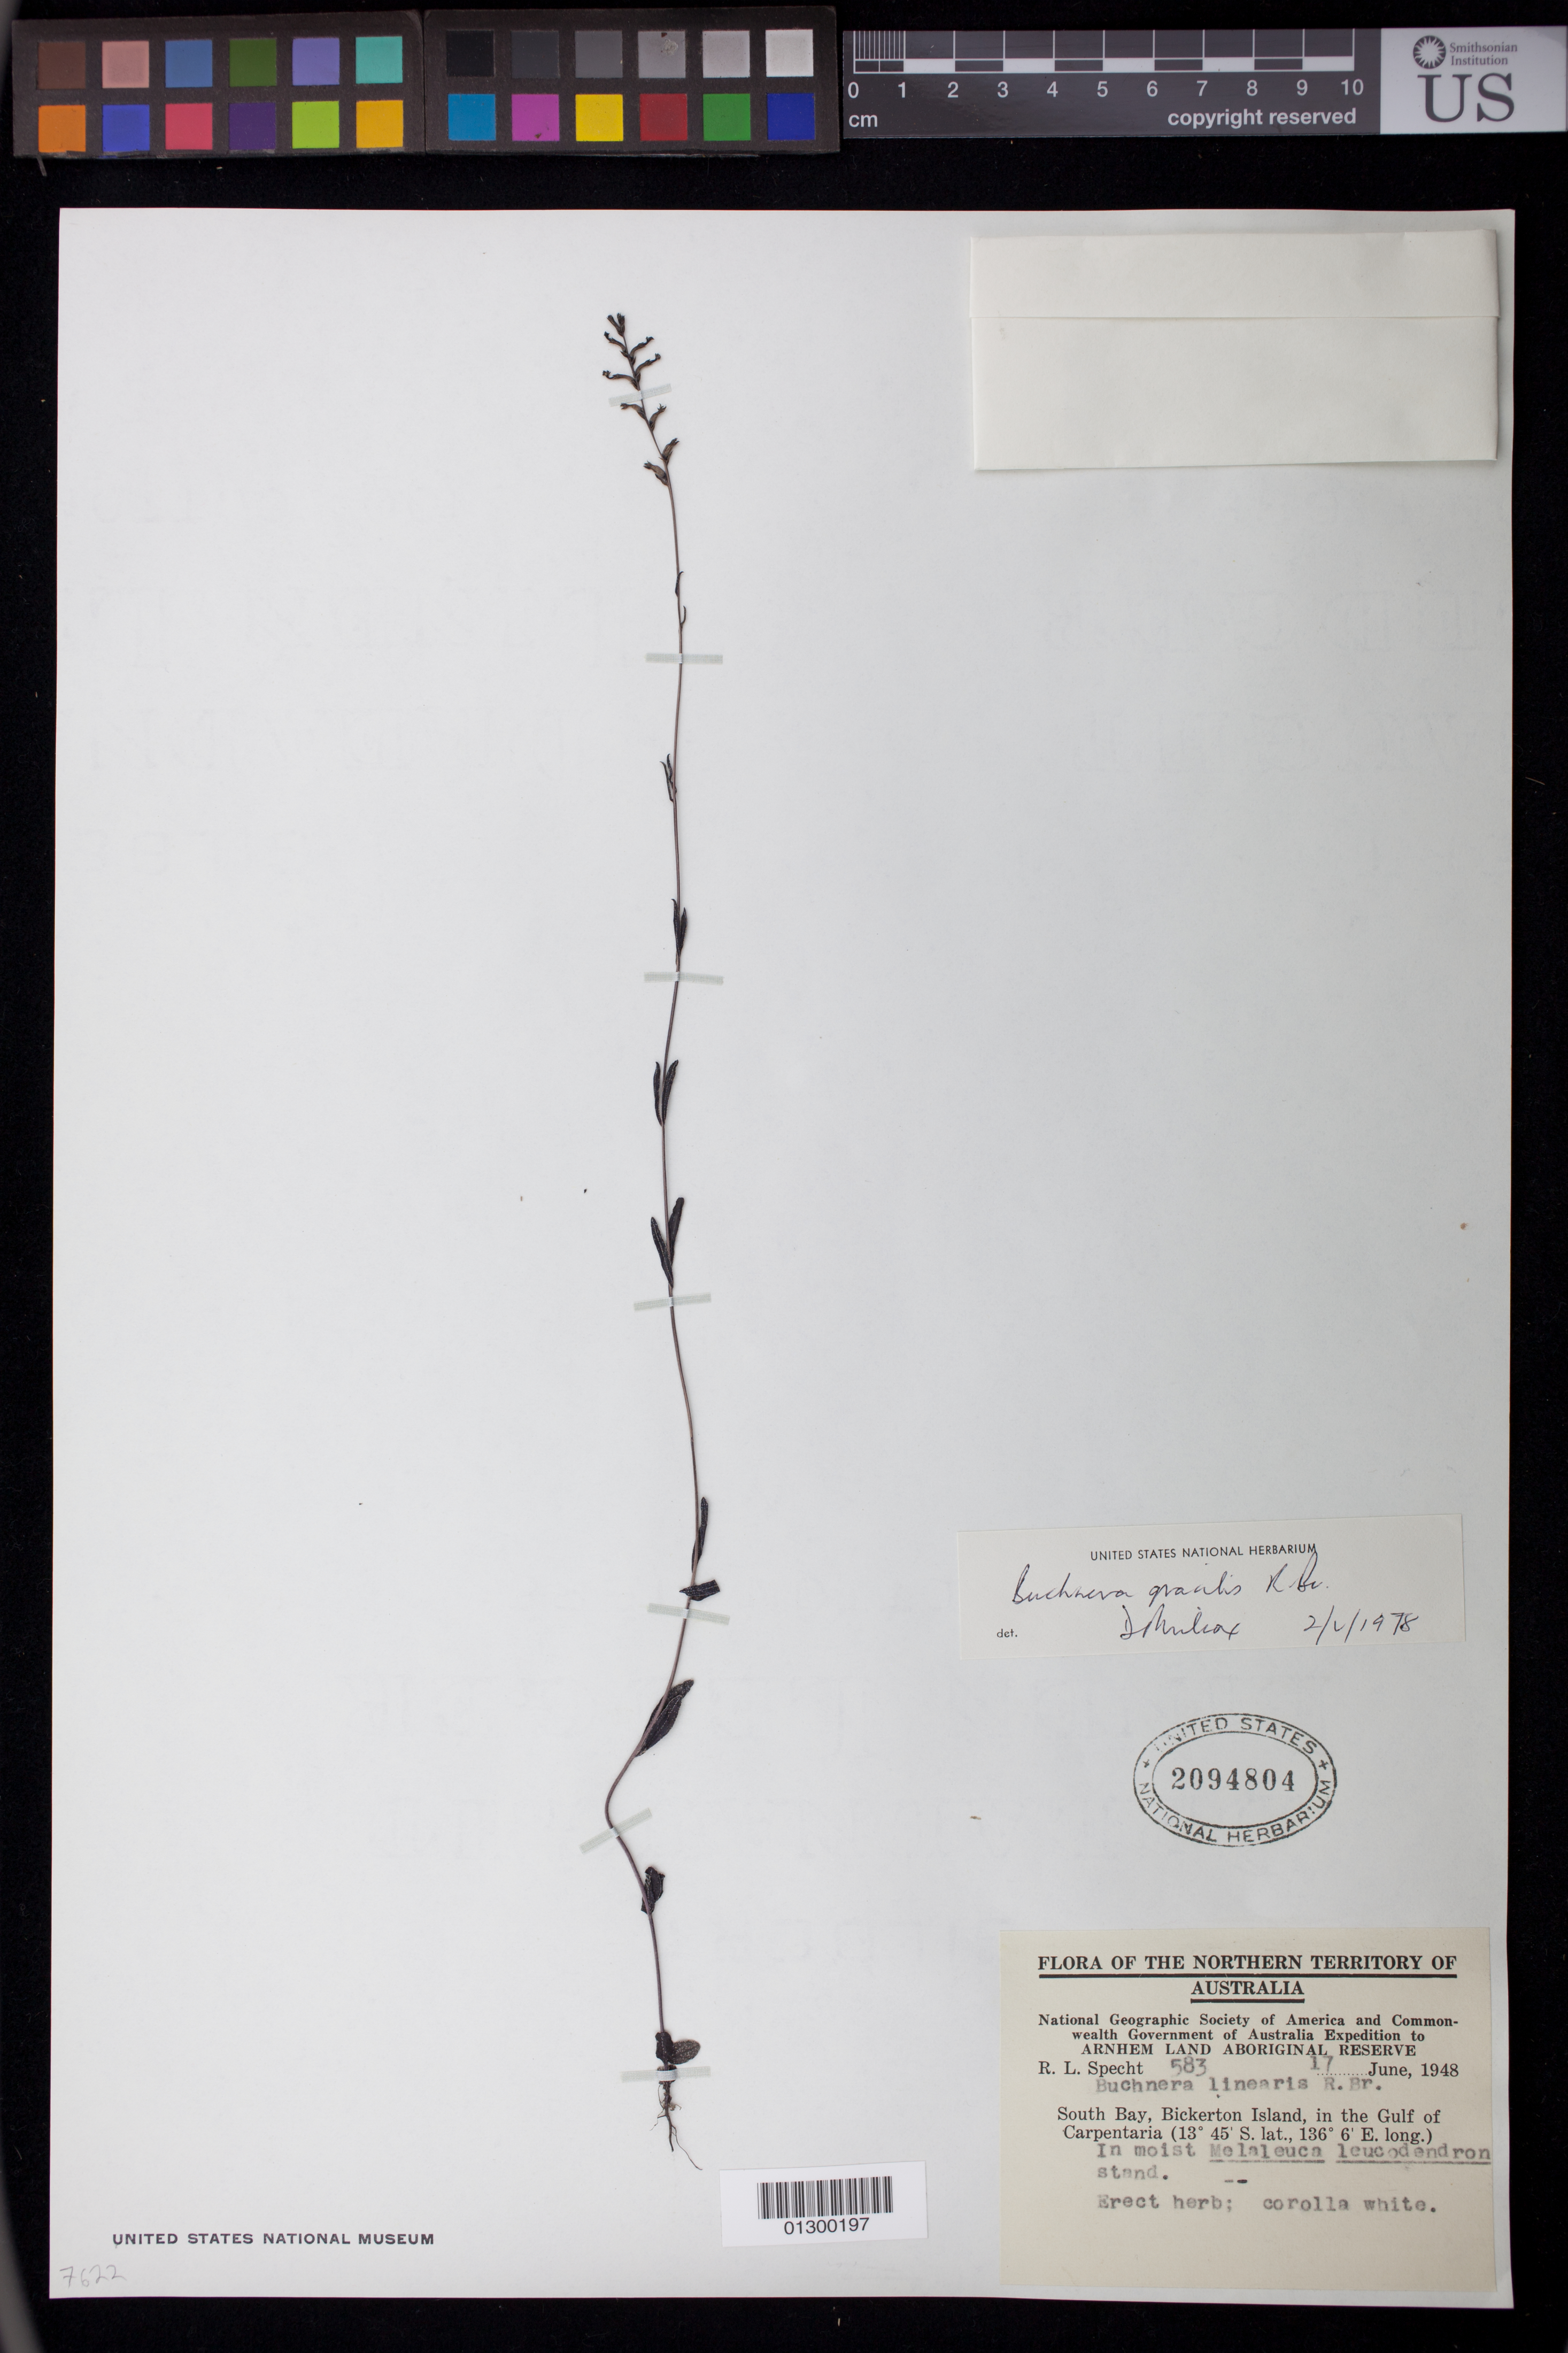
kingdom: Plantae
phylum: Tracheophyta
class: Magnoliopsida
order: Lamiales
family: Orobanchaceae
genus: Buchnera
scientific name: Buchnera gracilis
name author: R. Br.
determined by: Philcox, D.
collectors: R. L. Specht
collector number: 583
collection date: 1948-06-17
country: Australia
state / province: Northern Territory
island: Bickerton Island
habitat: In moist Melaleuca leucodendron stand.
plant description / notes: Erect herb; corolla white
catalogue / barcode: US 2094804